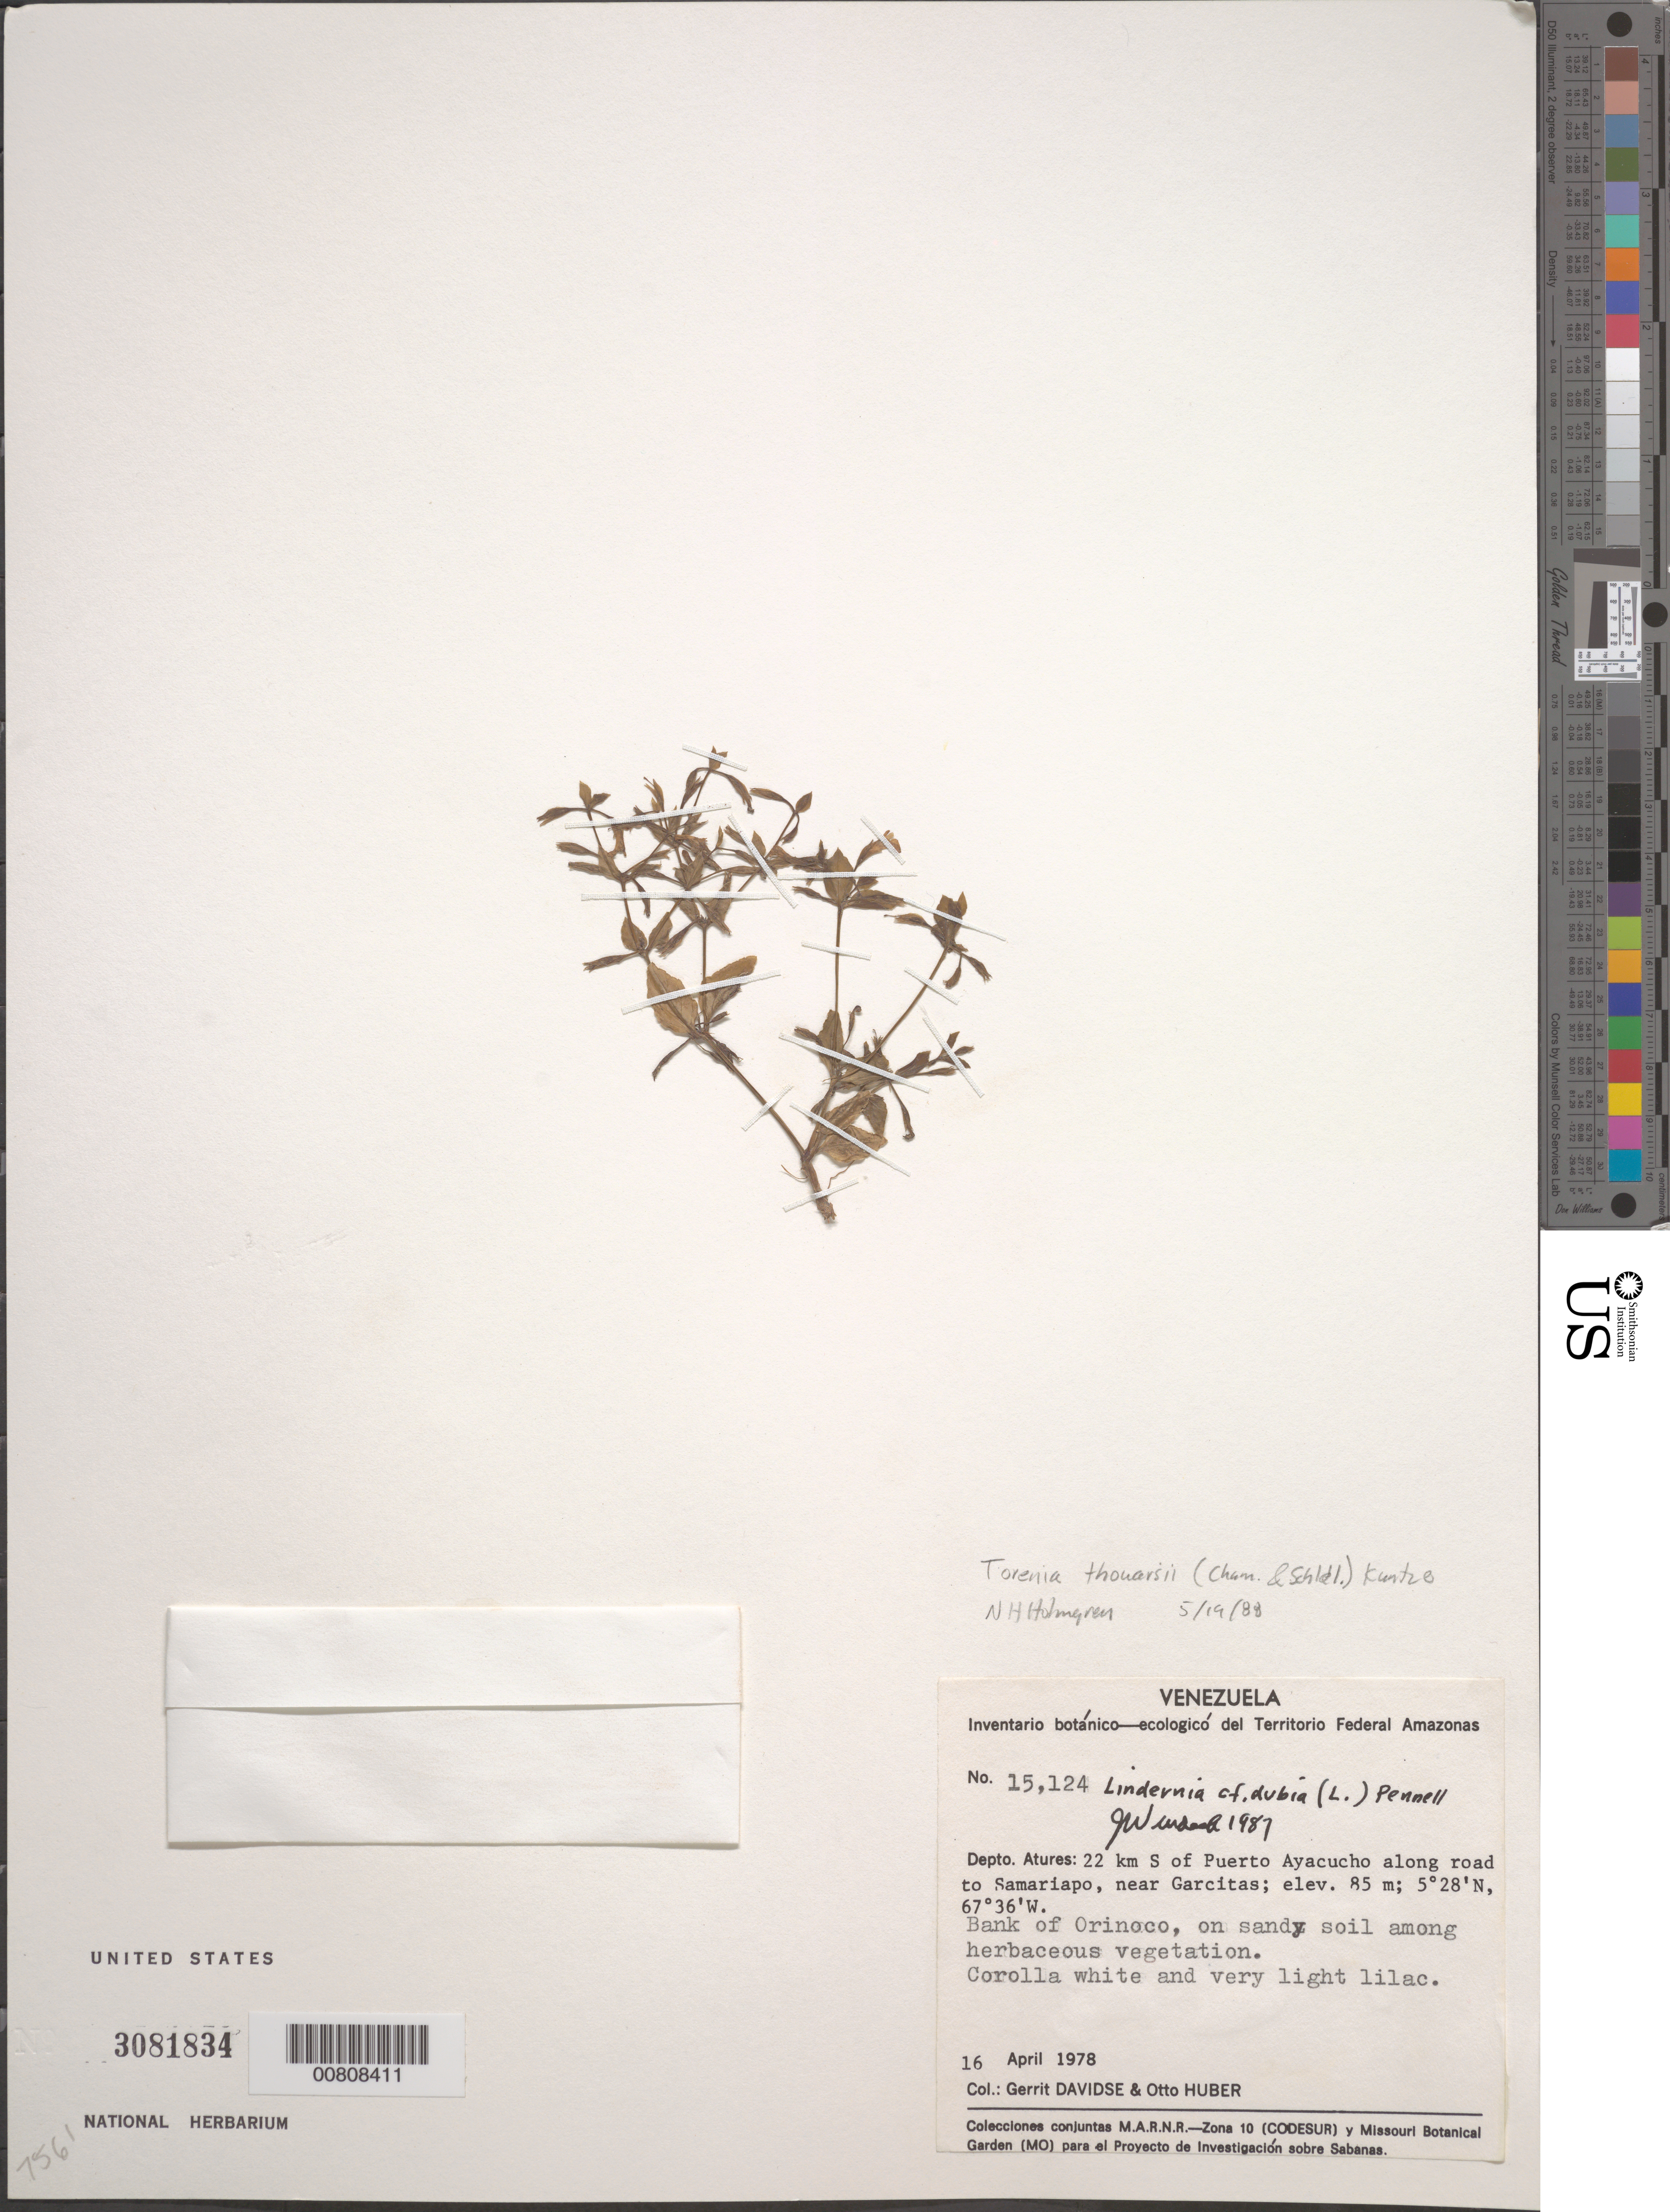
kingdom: Plantae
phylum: Tracheophyta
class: Magnoliopsida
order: Lamiales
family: Linderniaceae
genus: Torenia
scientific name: Torenia thouarsii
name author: (Cham. & Schltdl.) Kuntze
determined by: Holmgren, N. H., (NY), New York Botanical Garden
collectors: G. Davidse & O. Huber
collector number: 15124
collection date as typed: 16-Apr-78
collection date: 1978-04-16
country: Venezuela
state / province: Amazonas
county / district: Atures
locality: Puerto Ayacucho, 22 km S of along road to Samariapo, near Garcitas, Río Orinoco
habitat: Sandy soil of river bank of Orinoco with herbaceous vegetation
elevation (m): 85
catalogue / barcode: US 3081834